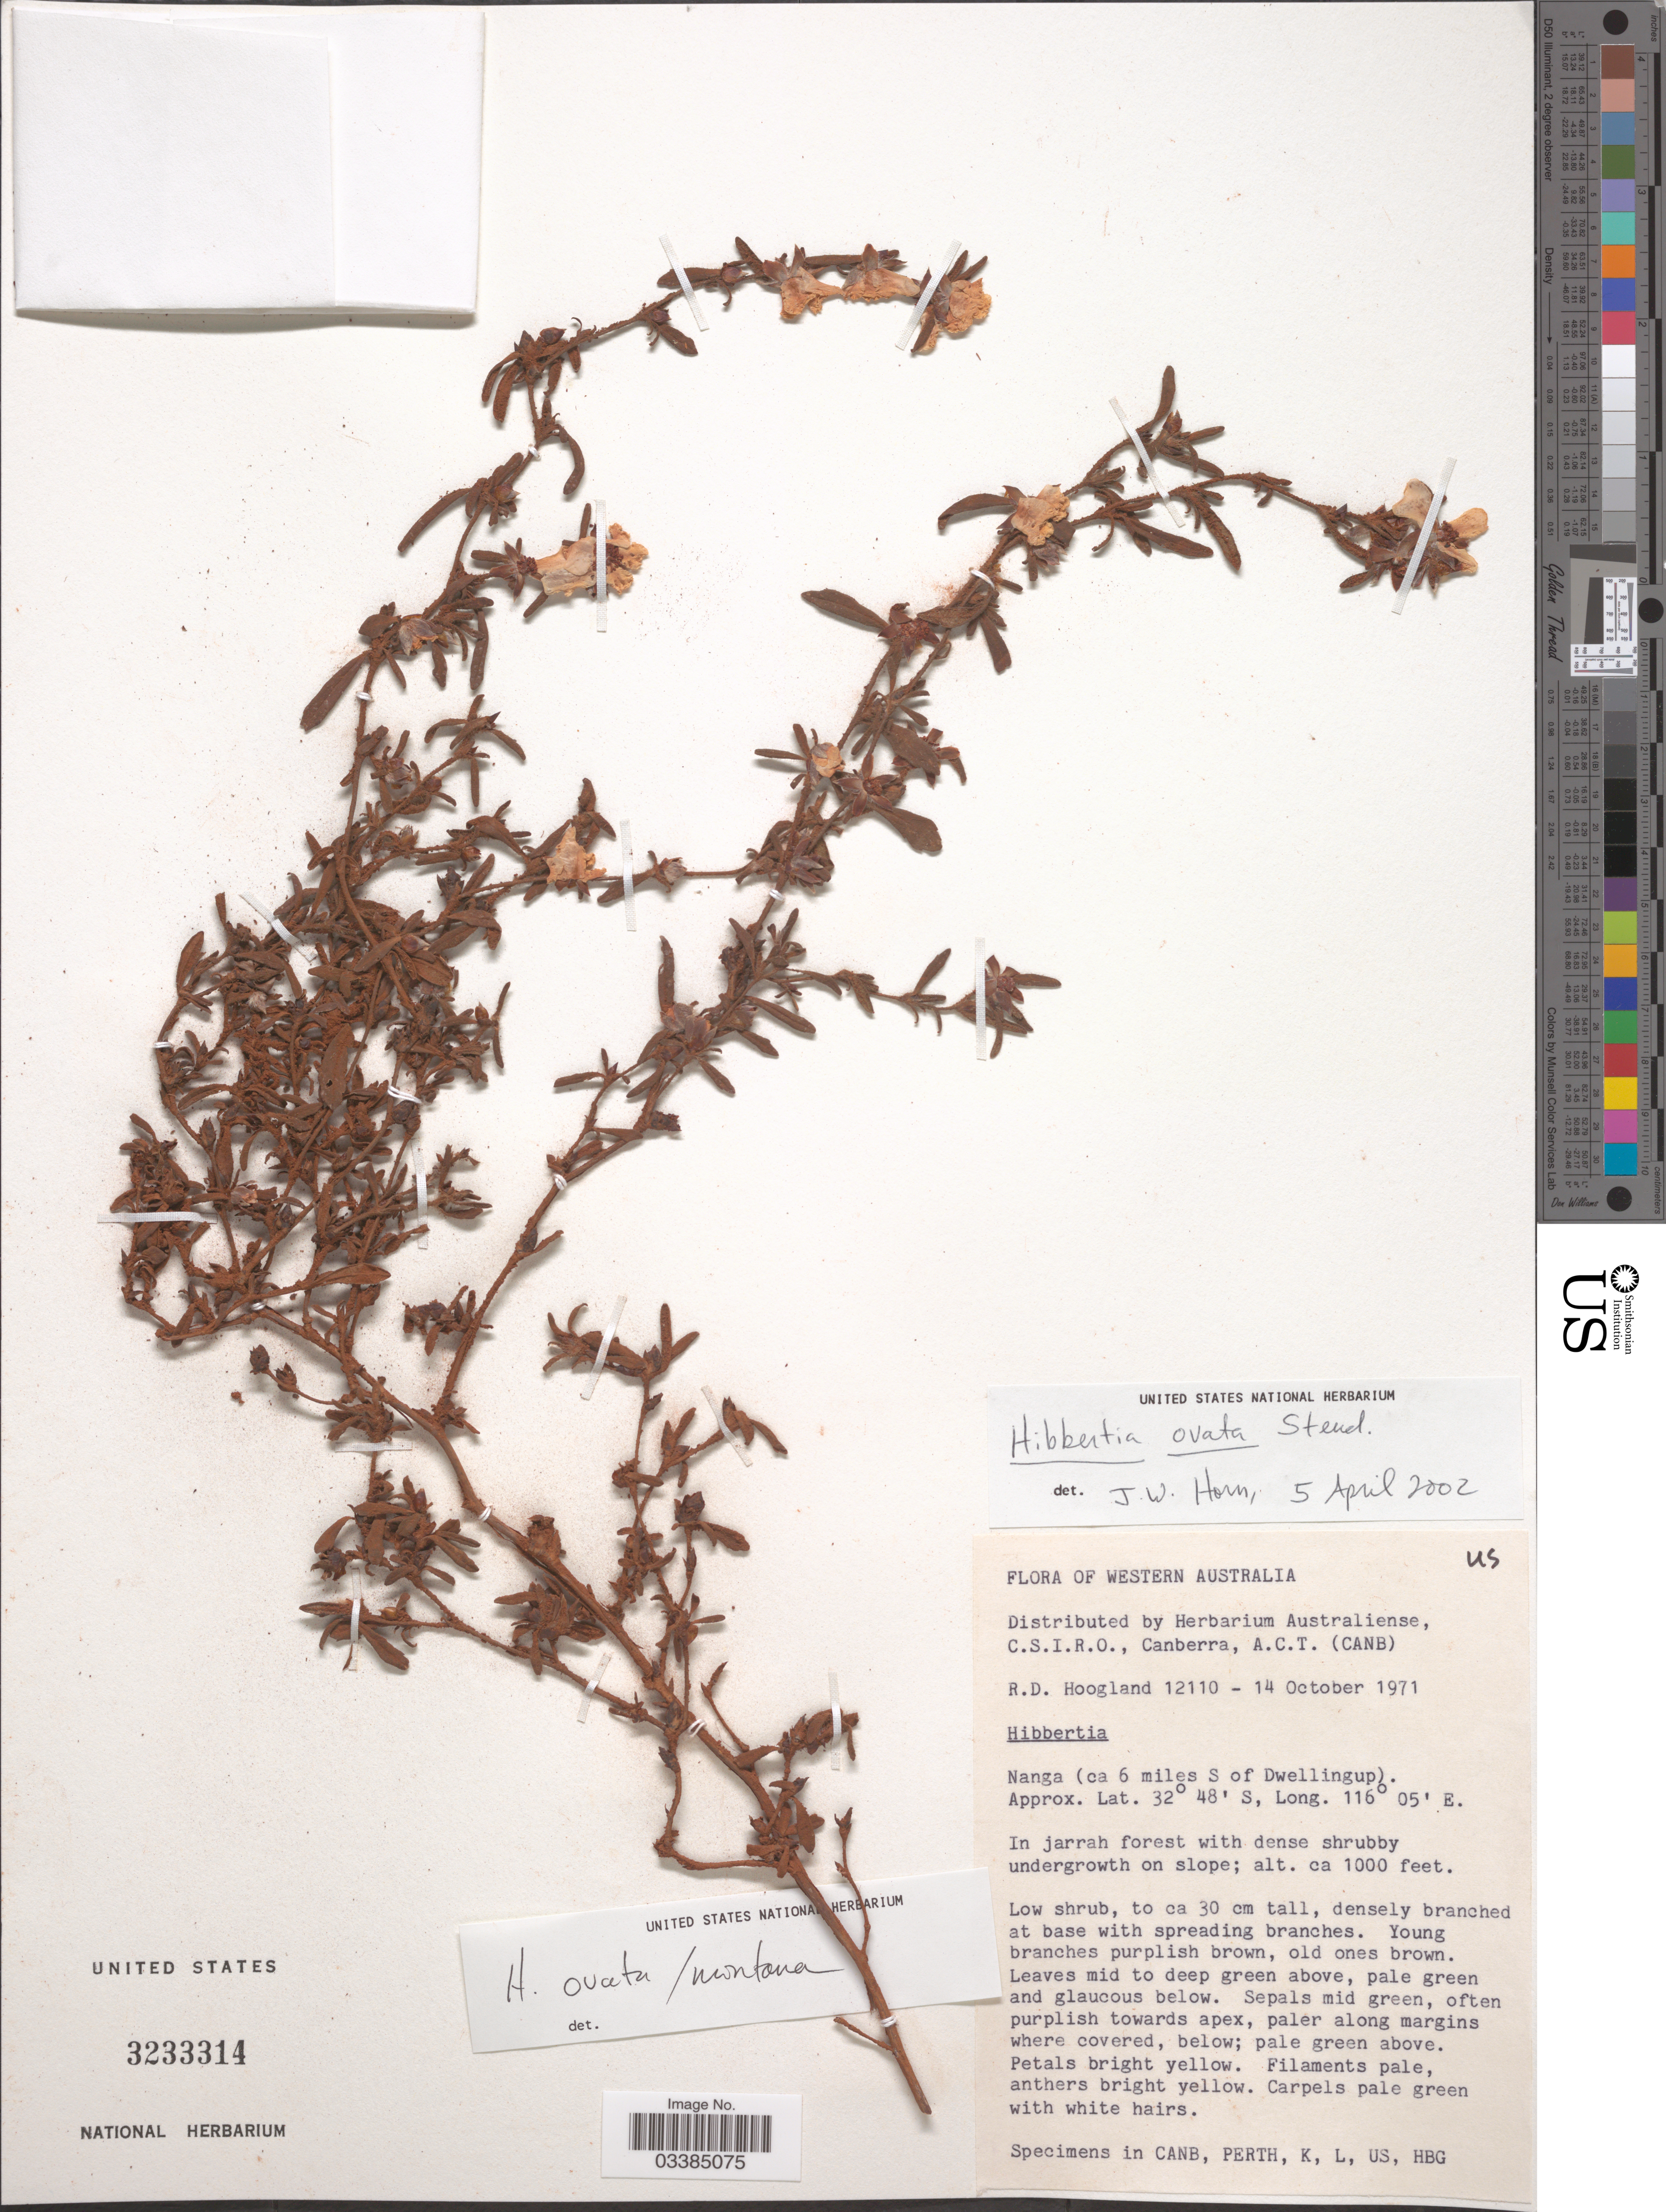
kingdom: Plantae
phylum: Tracheophyta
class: Magnoliopsida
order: Dilleniales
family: Dilleniaceae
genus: Hibbertia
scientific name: Hibbertia ovata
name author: Steud.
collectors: R. D. Hoogland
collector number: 12110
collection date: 1971-10-14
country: Australia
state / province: Western Australia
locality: Nanga (ca 6 miles S of Dwellingup).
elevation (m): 305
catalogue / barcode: US 3233314